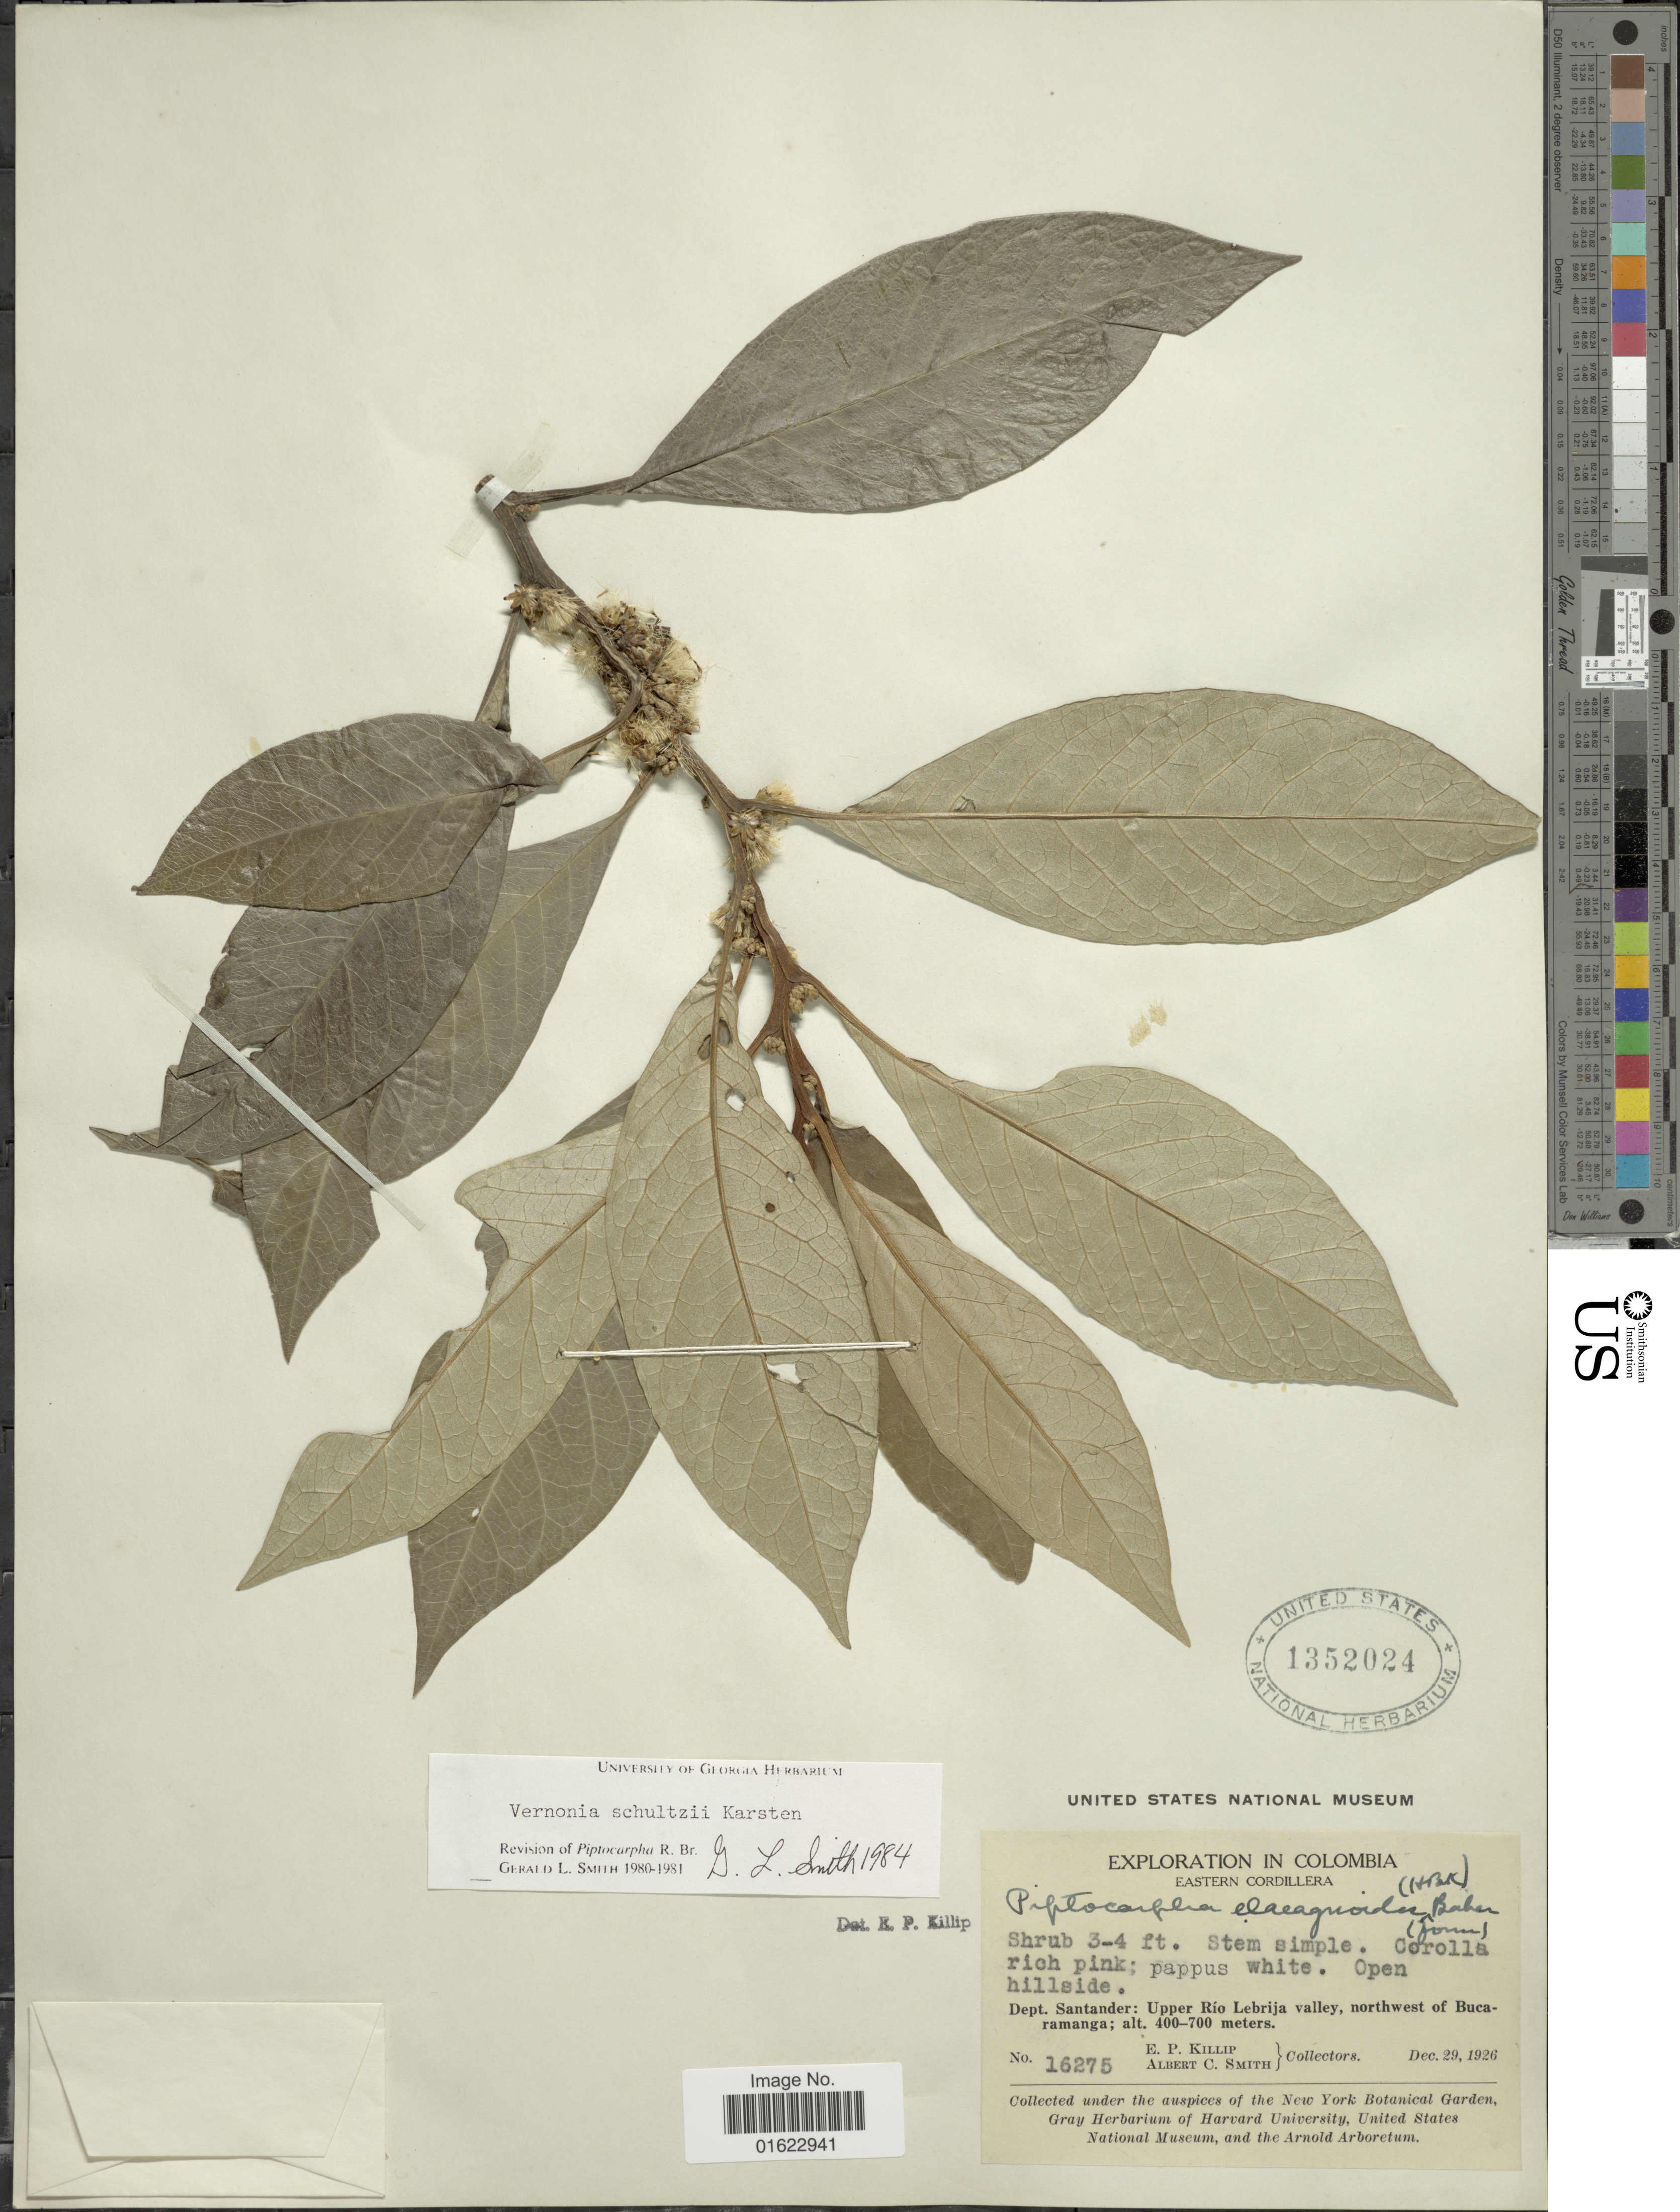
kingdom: Plantae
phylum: Tracheophyta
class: Magnoliopsida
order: Asterales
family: Asteraceae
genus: Pseudopiptocarpha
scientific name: Pseudopiptocarpha schultzii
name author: (H. Karst. ex Sch. Bip.) H. Rob.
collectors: E. P. Killip & A. C. Smith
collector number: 16275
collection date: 1926-12-29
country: Colombia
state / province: Santander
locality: Eastern Cordillera. Dept.Santander: Upper Rio Lebrija valley, northwest of Bucaramanga.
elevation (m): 400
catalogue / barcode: US 1352024